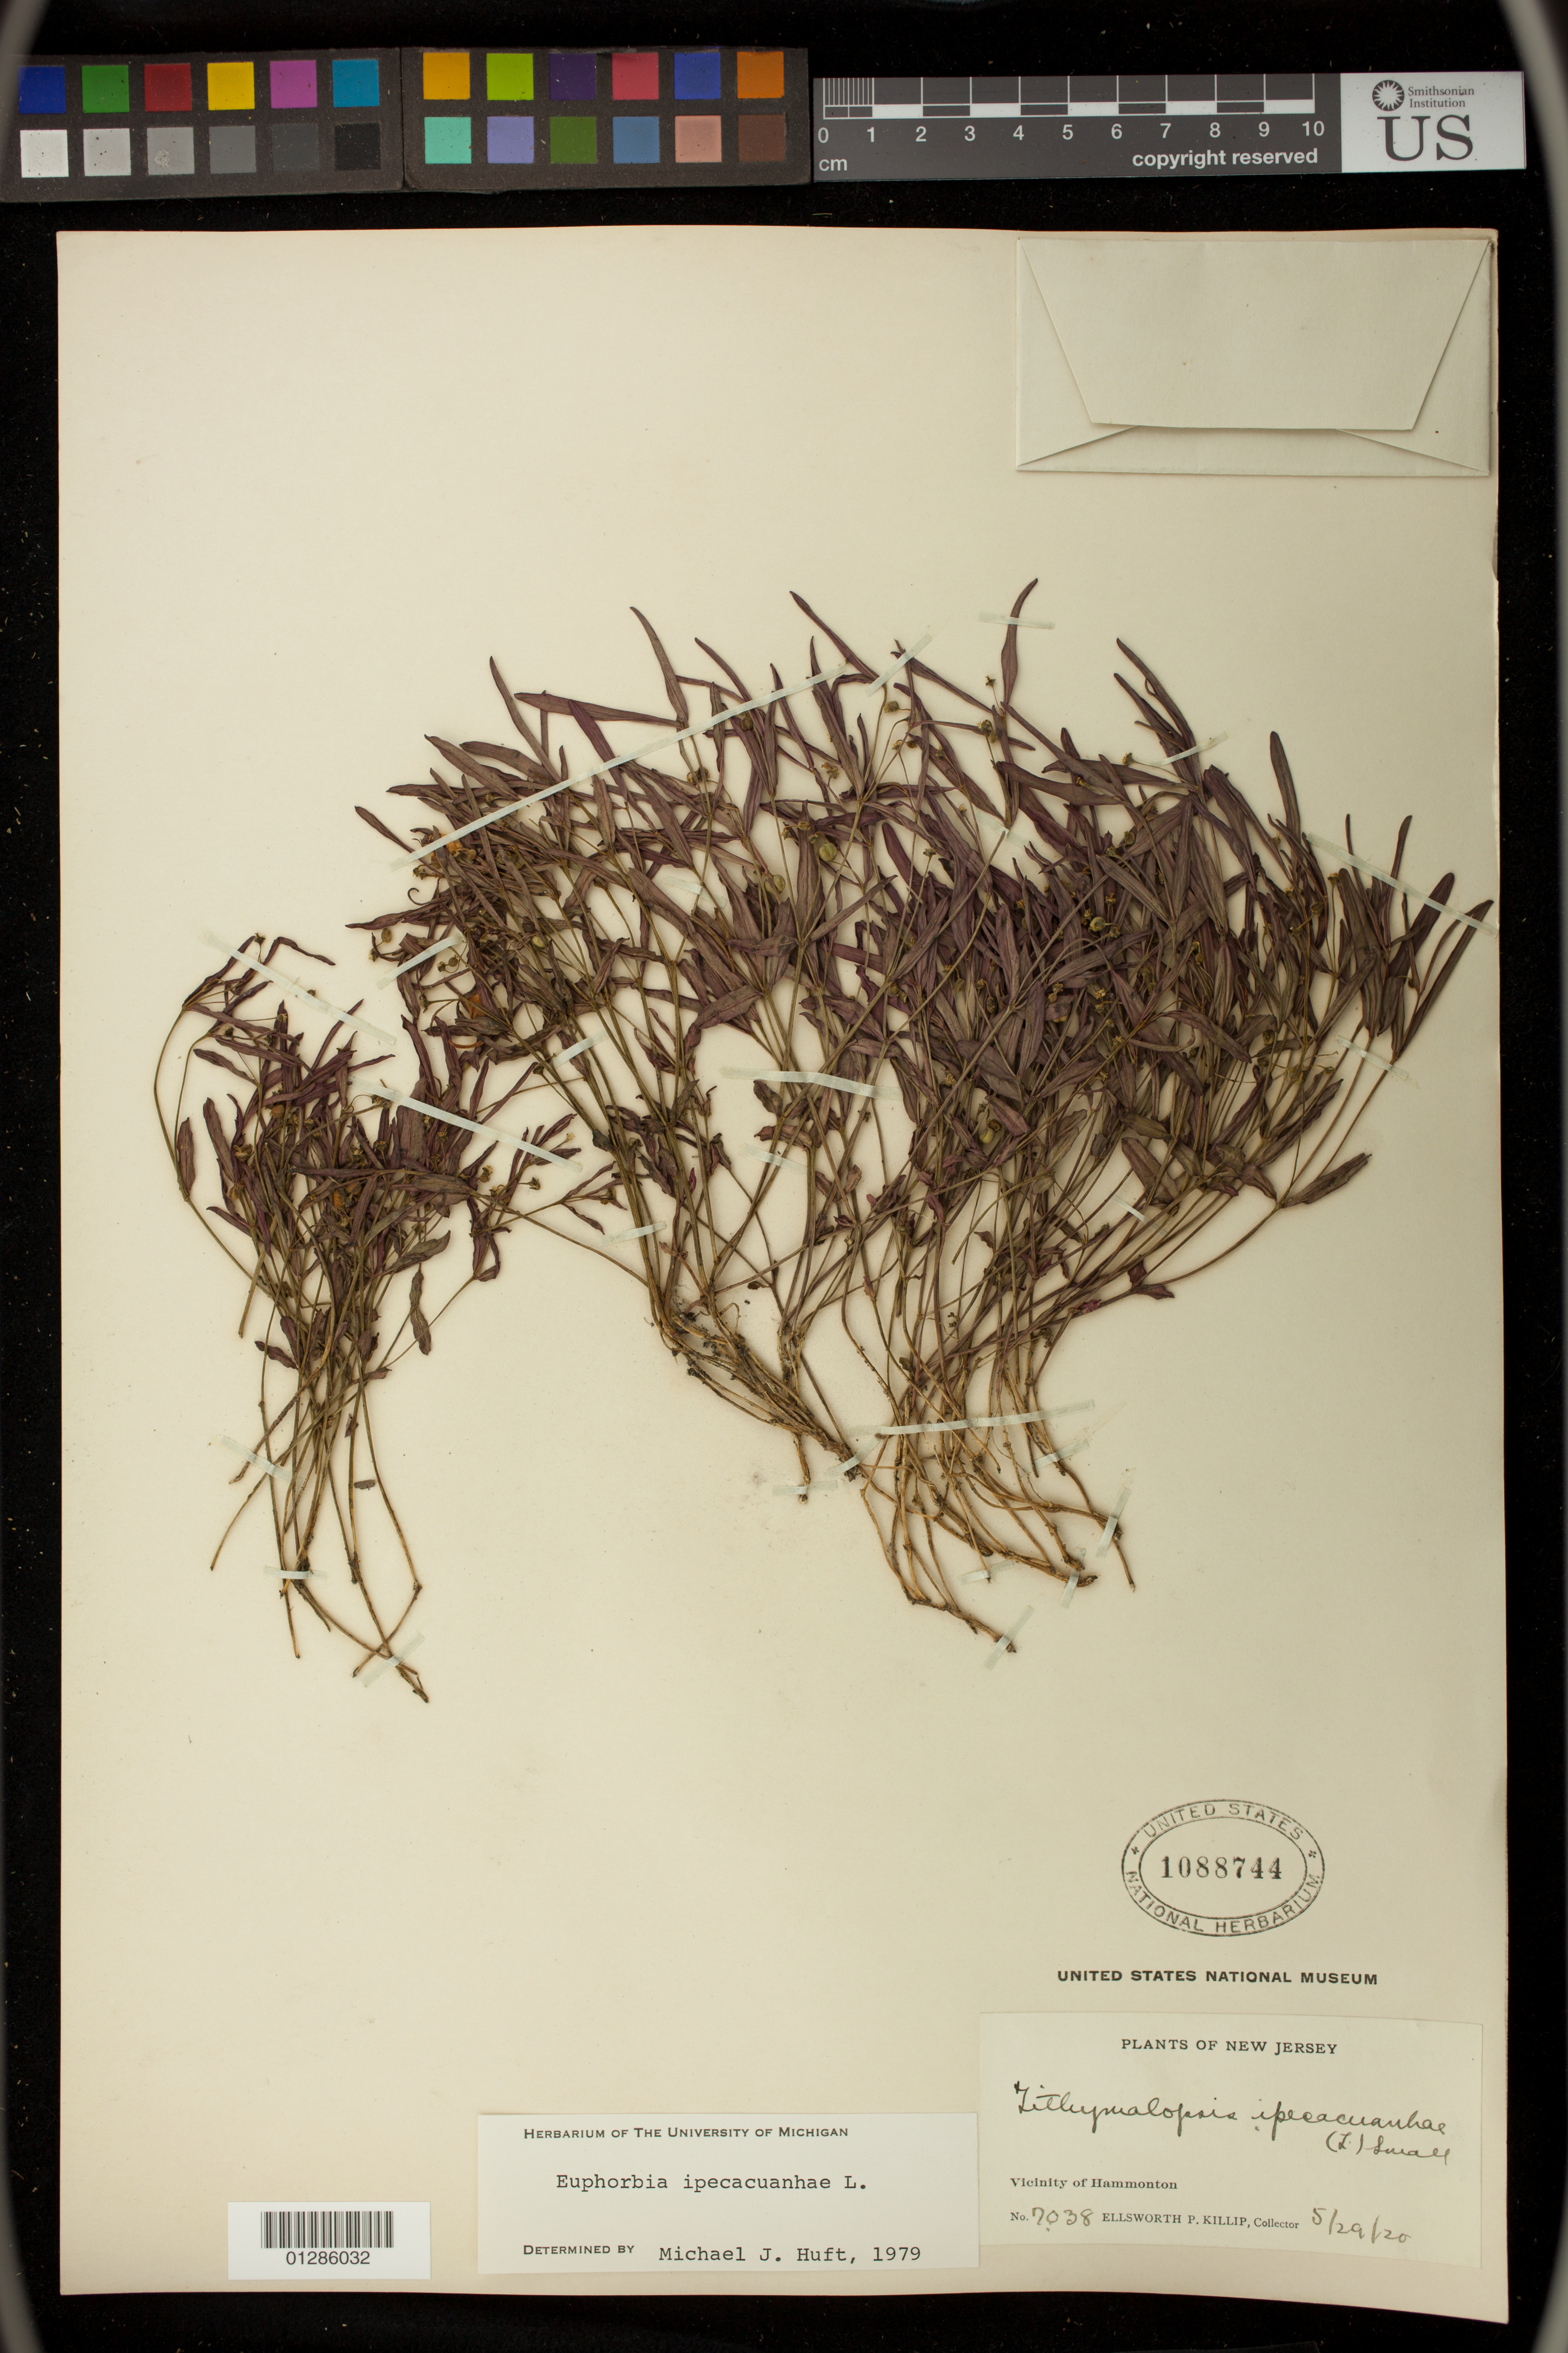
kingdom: Plantae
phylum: Tracheophyta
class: Magnoliopsida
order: Malpighiales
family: Euphorbiaceae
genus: Euphorbia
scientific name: Euphorbia ipecacuanhae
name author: L.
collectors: E. P. Killip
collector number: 7038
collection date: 1920-05-29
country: United States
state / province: New Jersey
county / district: Atlantic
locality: Vicinity of Hammonton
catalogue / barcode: US 1088744